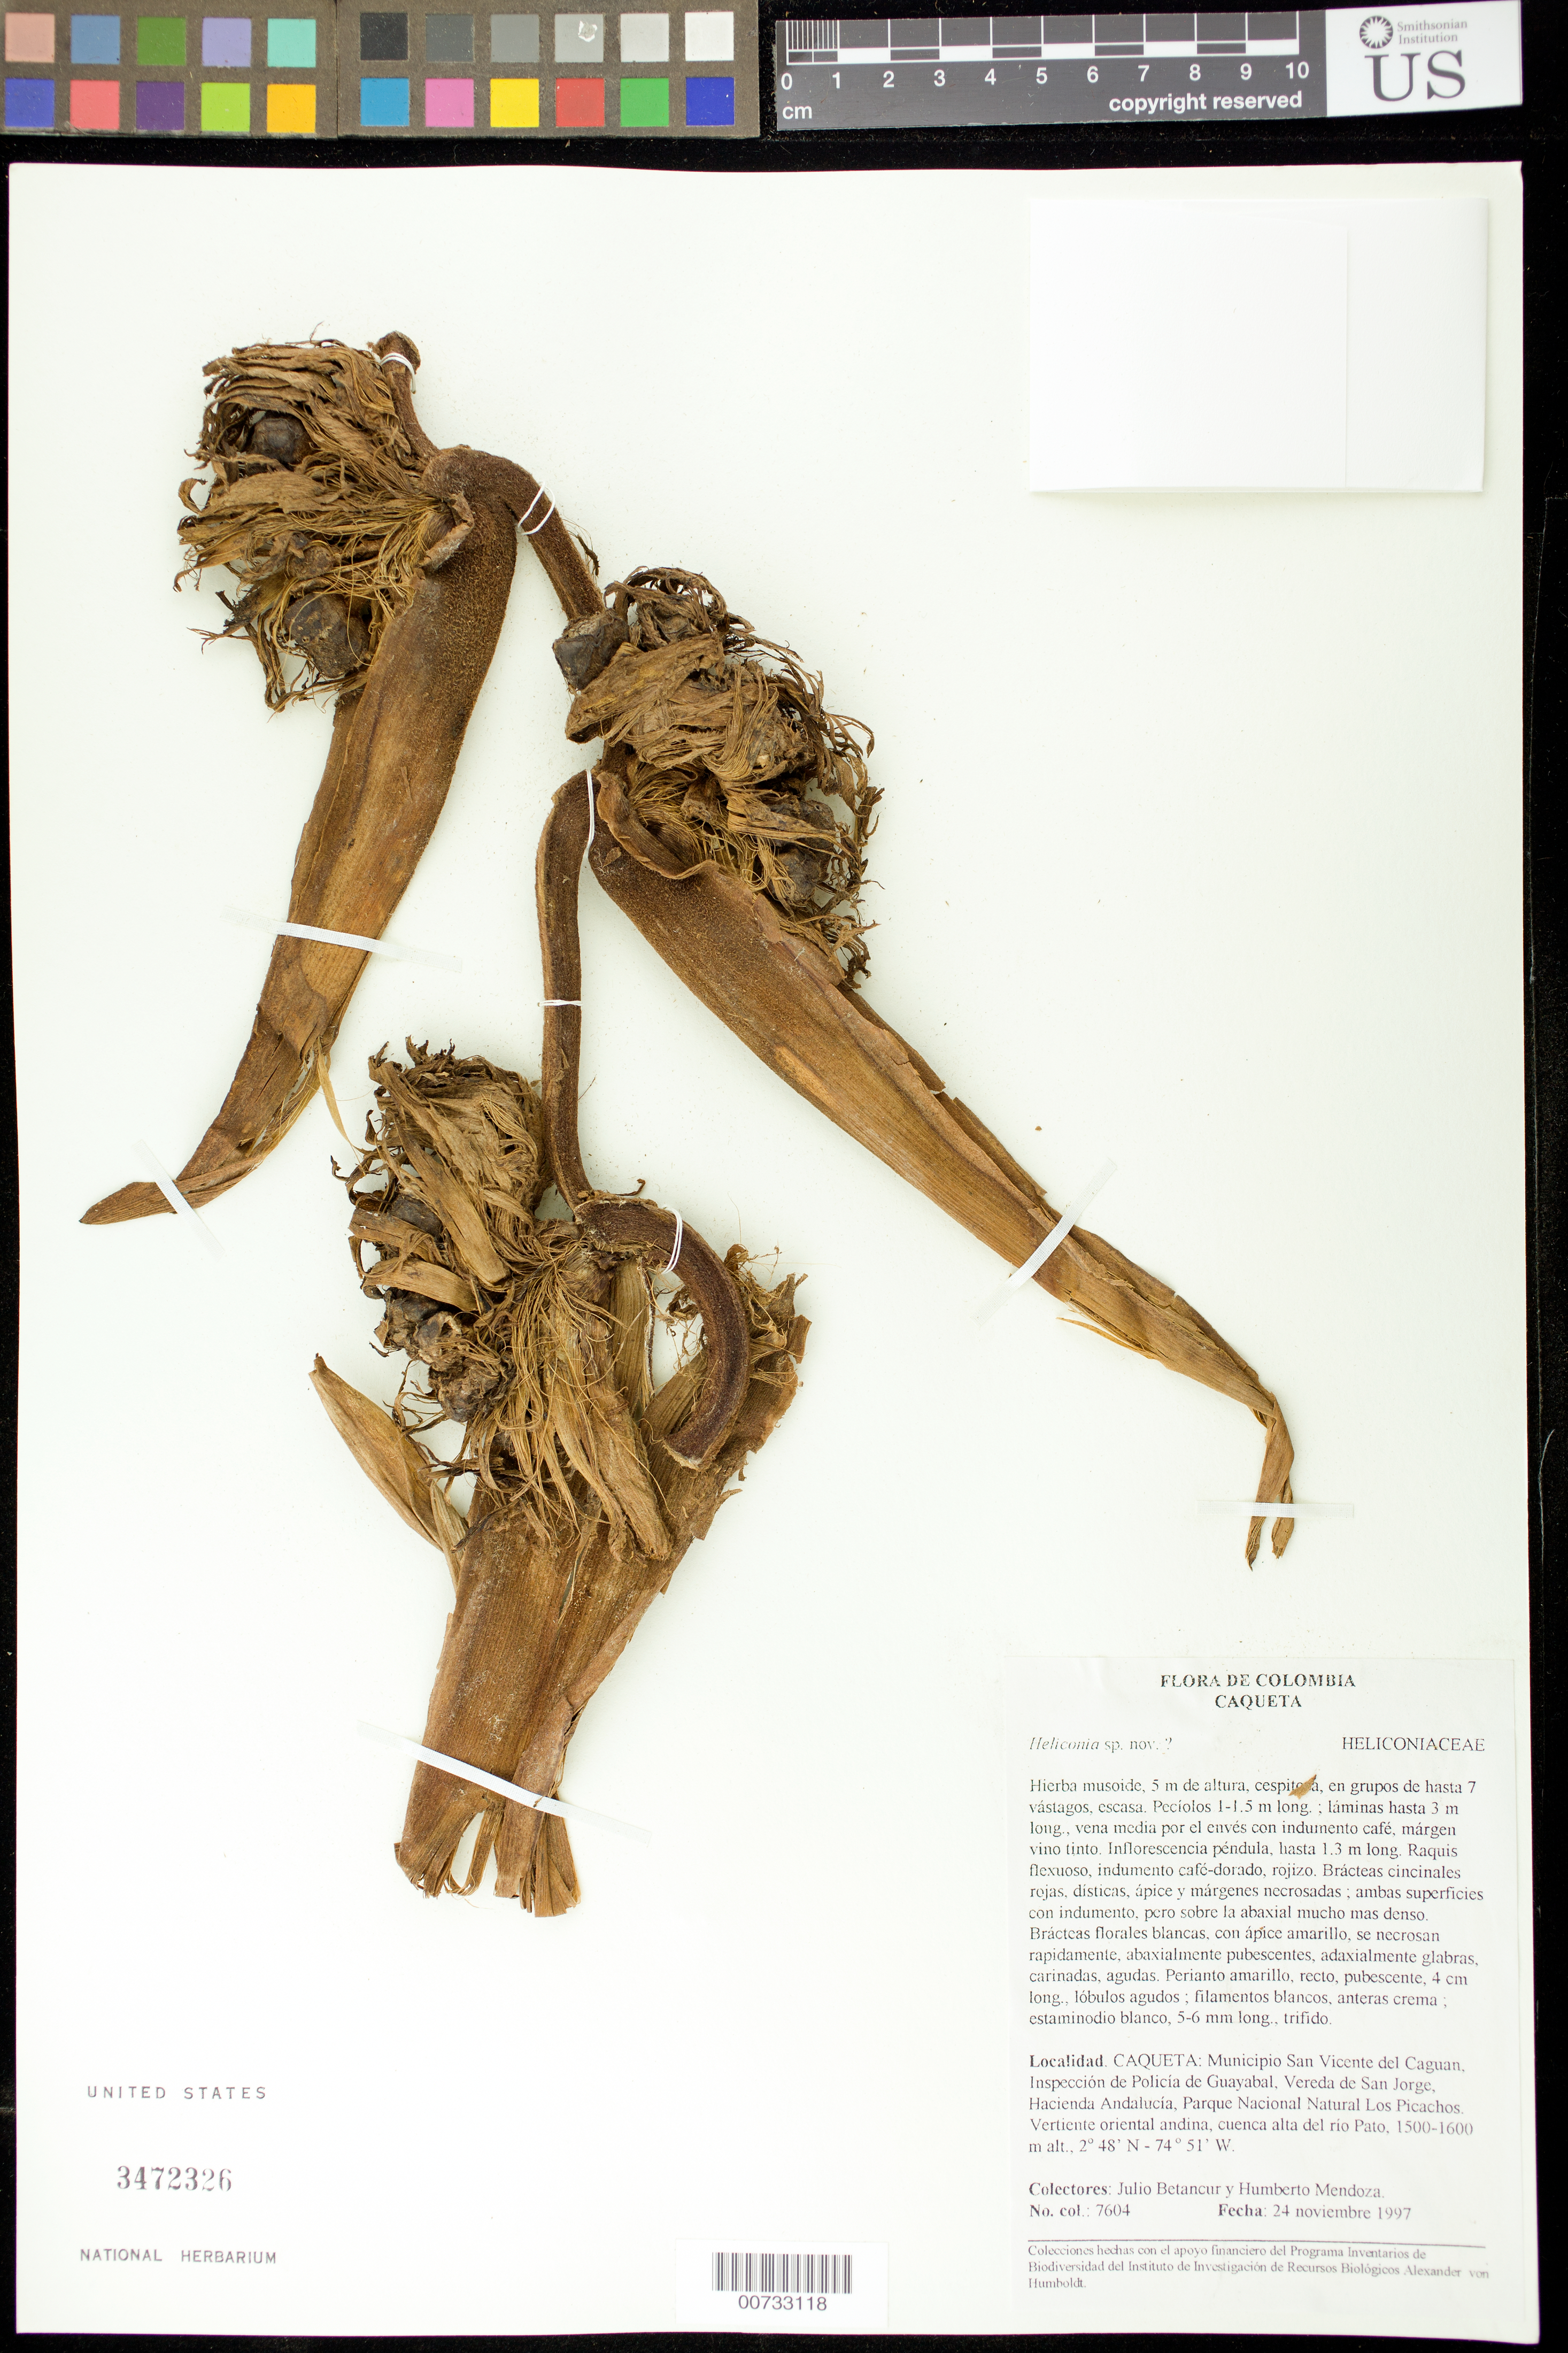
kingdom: Plantae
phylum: Tracheophyta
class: Liliopsida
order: Zingiberales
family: Heliconiaceae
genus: Heliconia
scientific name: Heliconia sp. nov.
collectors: J. C. Betancur & H. Mendoza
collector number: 7604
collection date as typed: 24 Nov 1997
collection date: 1997-11-24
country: Colombia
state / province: Risaralda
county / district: San Vicente del Caguan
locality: Vereda de San Jorge, Hacienda Andalucia. Inspeccion de Policia de Guayabal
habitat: Vertiente oriental andina, cuenca alta del rio Pato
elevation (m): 1500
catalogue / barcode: US 3472326